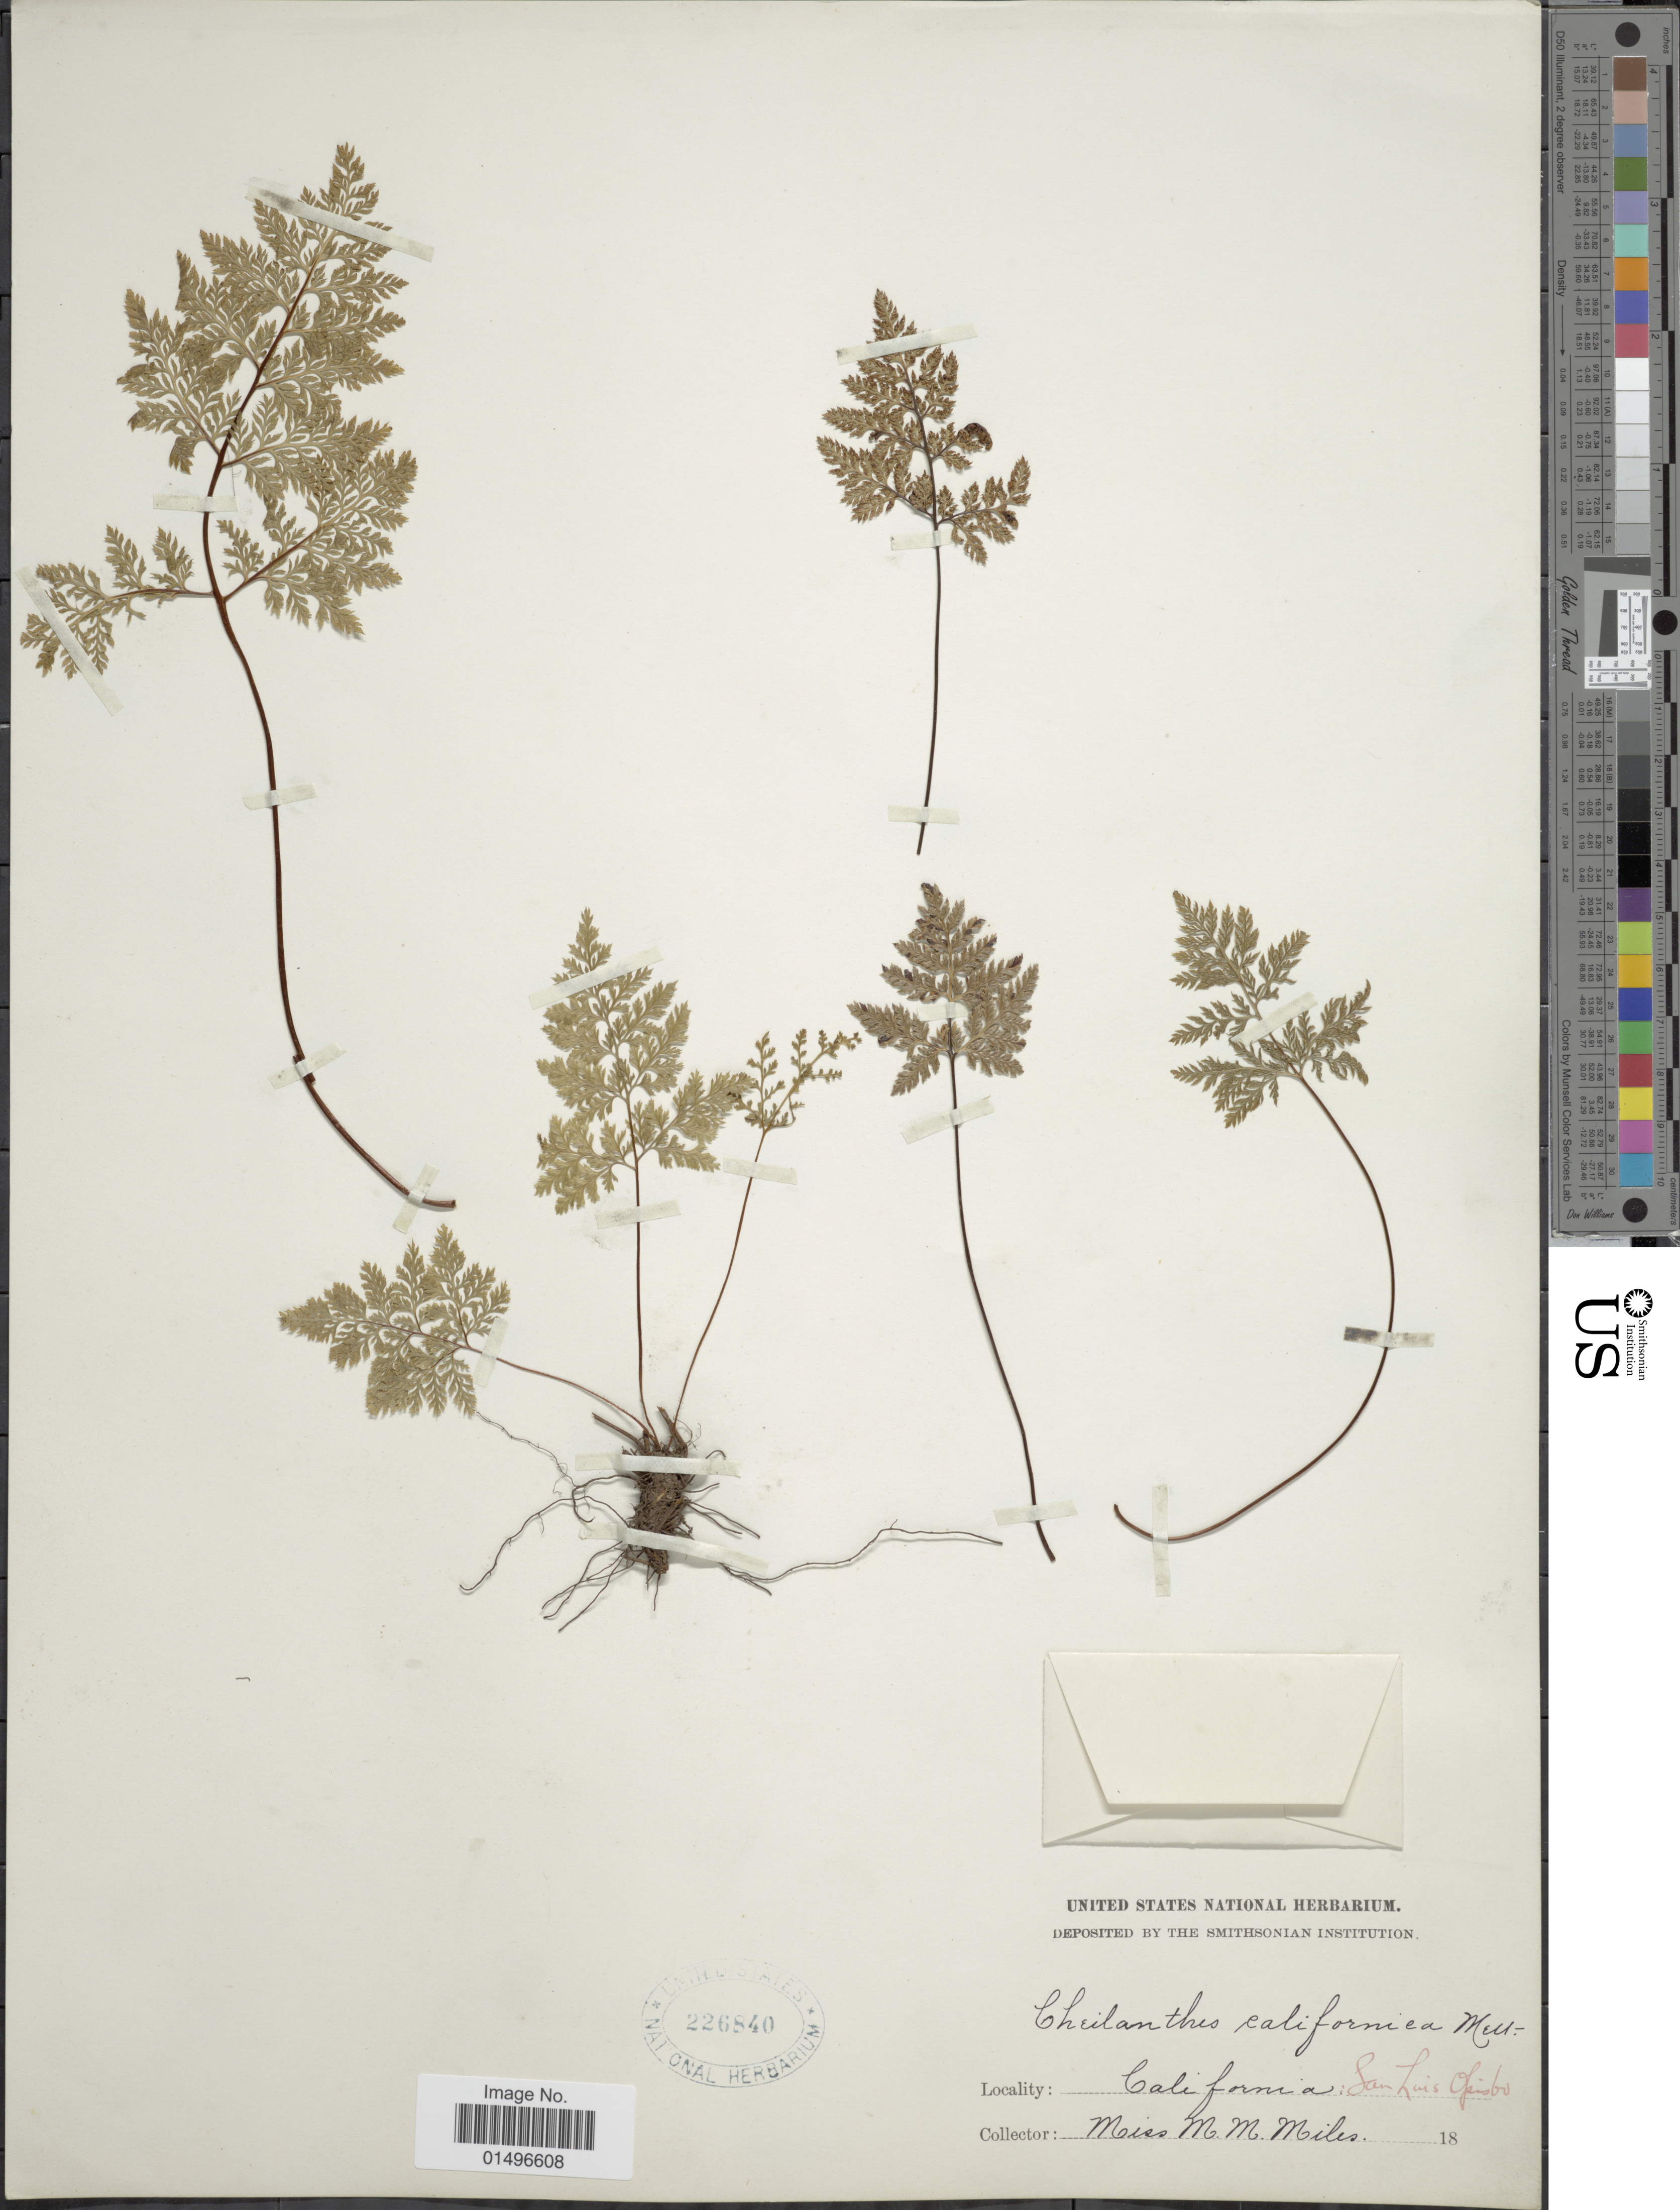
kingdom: Plantae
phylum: Tracheophyta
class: Polypodiopsida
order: Polypodiales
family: Pteridaceae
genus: Aspidotis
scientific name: Aspidotis californica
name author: (Hook.) Nutt. ex Copel.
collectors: M. Miles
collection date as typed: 18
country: United States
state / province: California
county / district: San Luis Obispo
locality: San Luis Obispo.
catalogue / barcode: US 226840